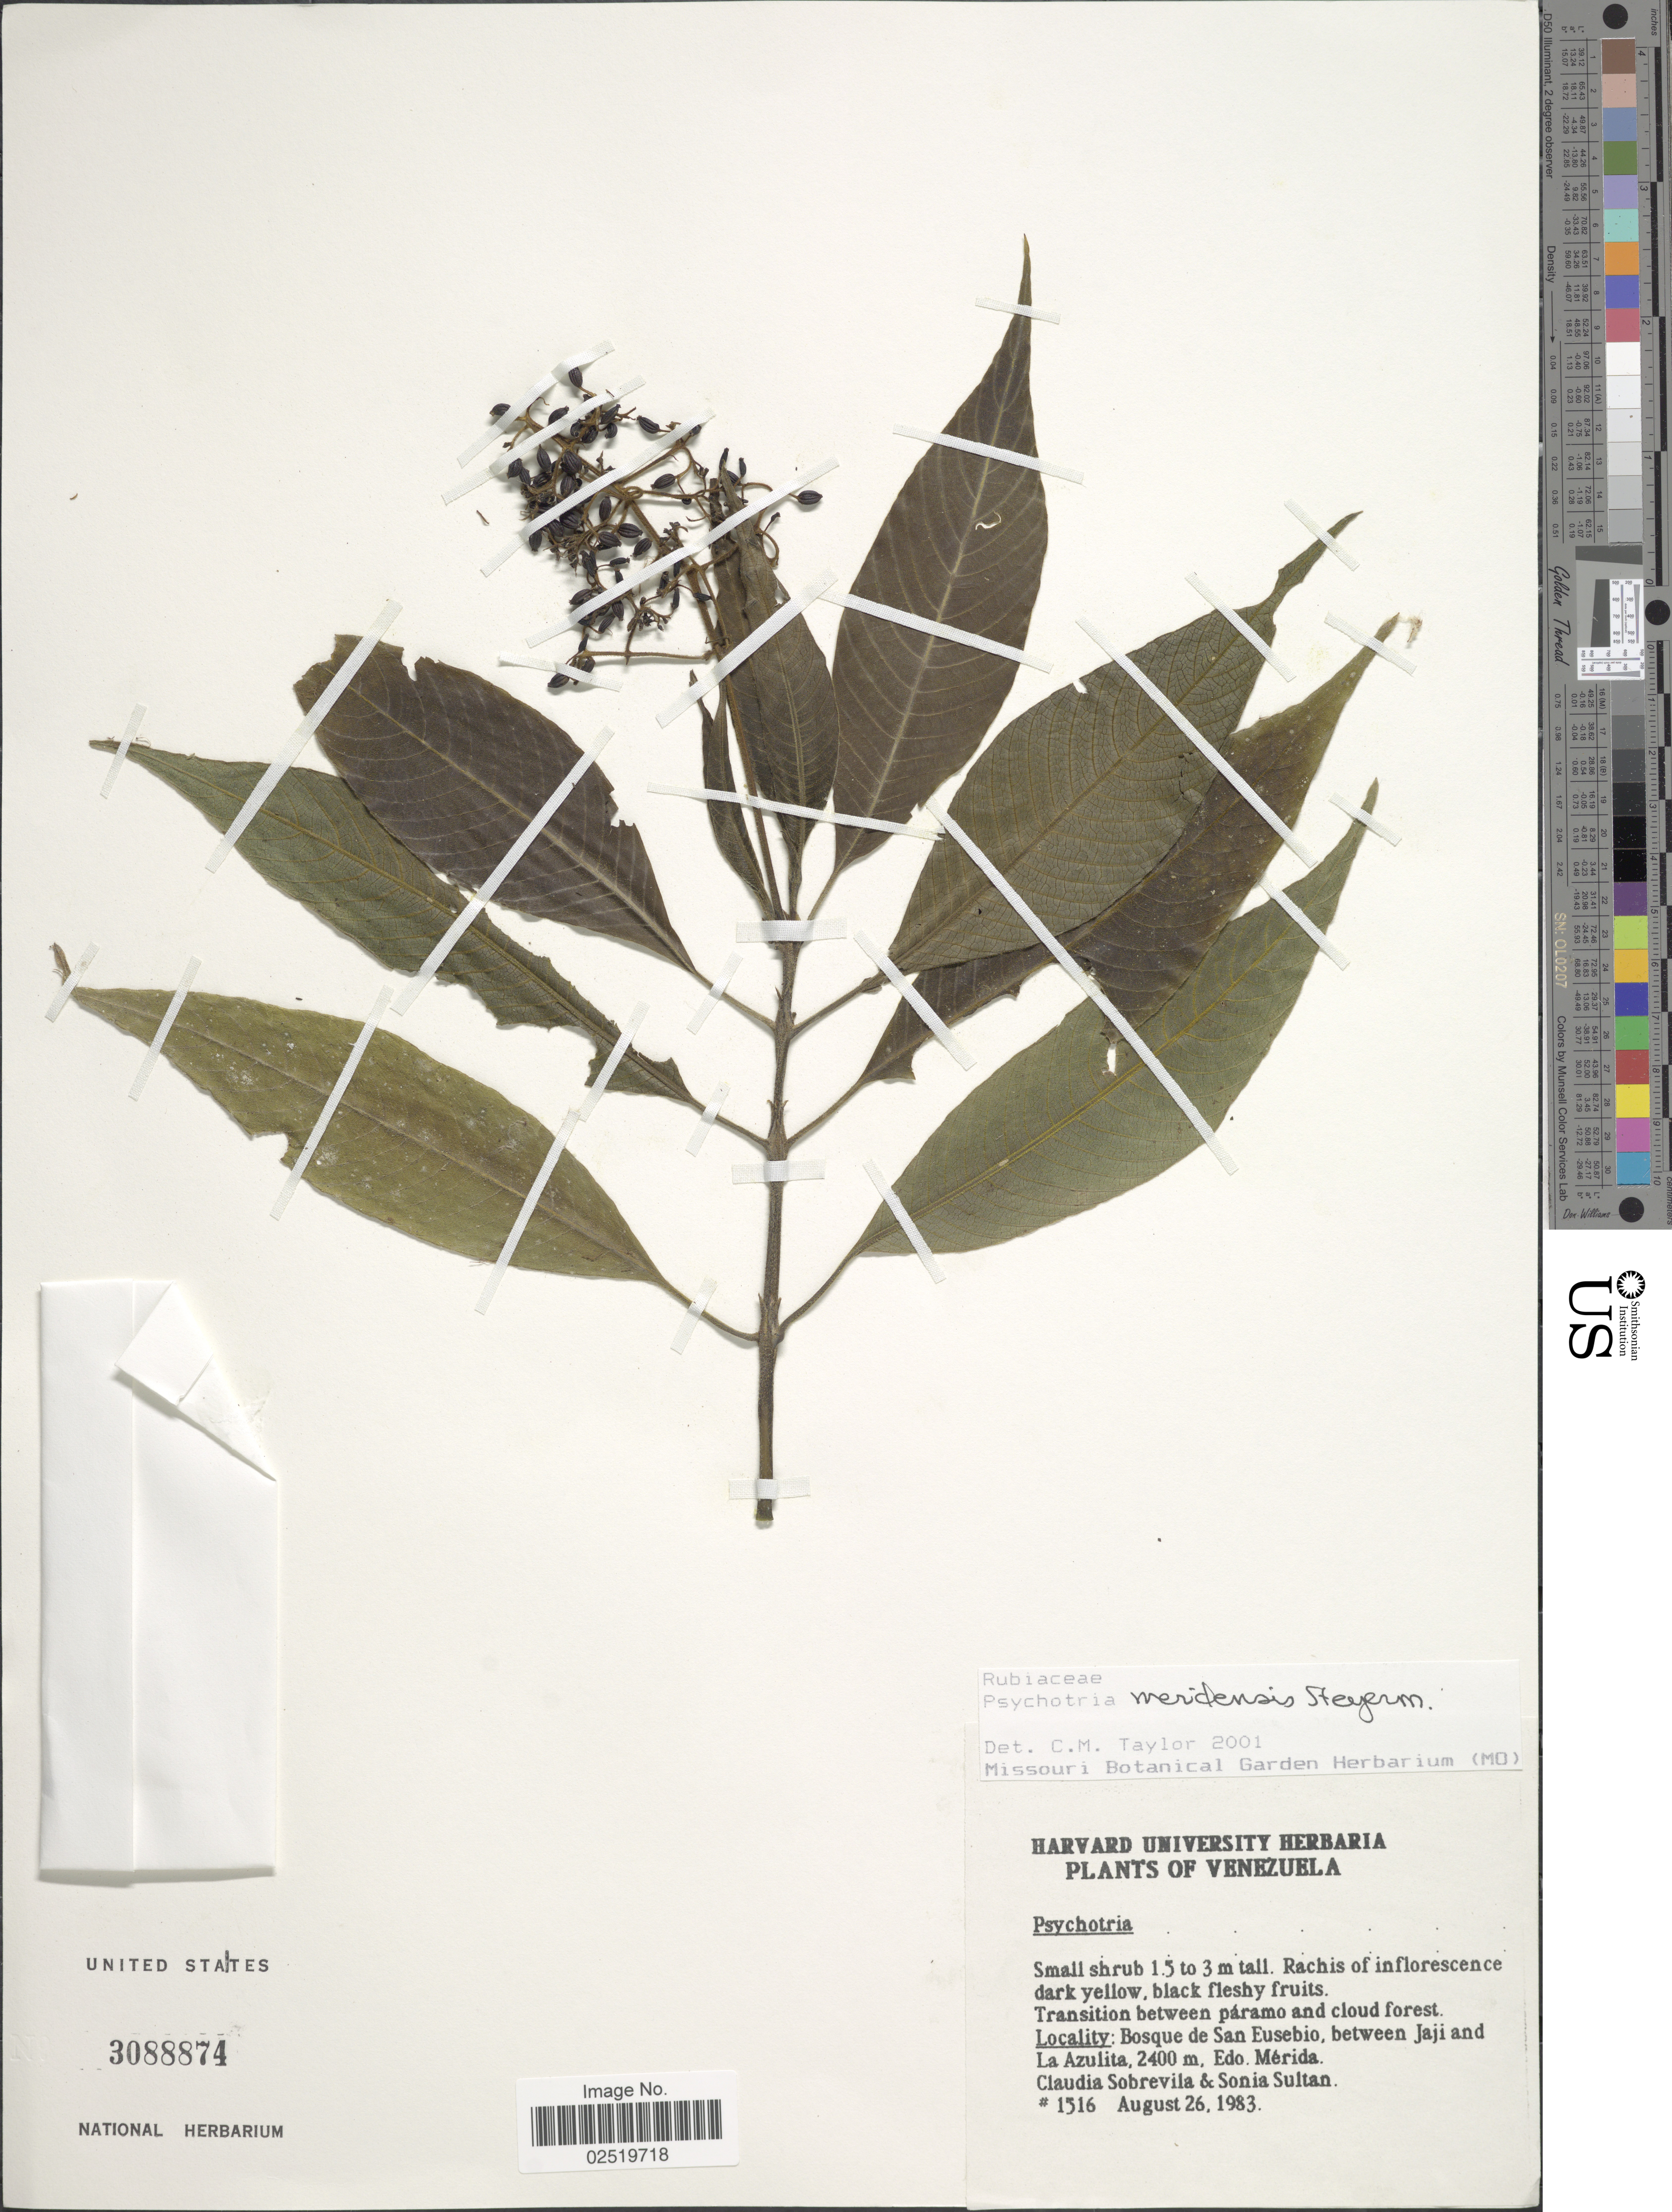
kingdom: Plantae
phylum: Tracheophyta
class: Magnoliopsida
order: Gentianales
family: Rubiaceae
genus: Psychotria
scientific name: Psychotria meridensis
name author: Steyerm.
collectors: C. Sobrevila & S. Sultan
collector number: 1516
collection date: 1983-08-26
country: Venezuela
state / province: Mérida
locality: Transition between paramo and cloud forest, Bosque de San Eusebio, between Jaji and La Azulita.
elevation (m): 2400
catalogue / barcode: US 3088874